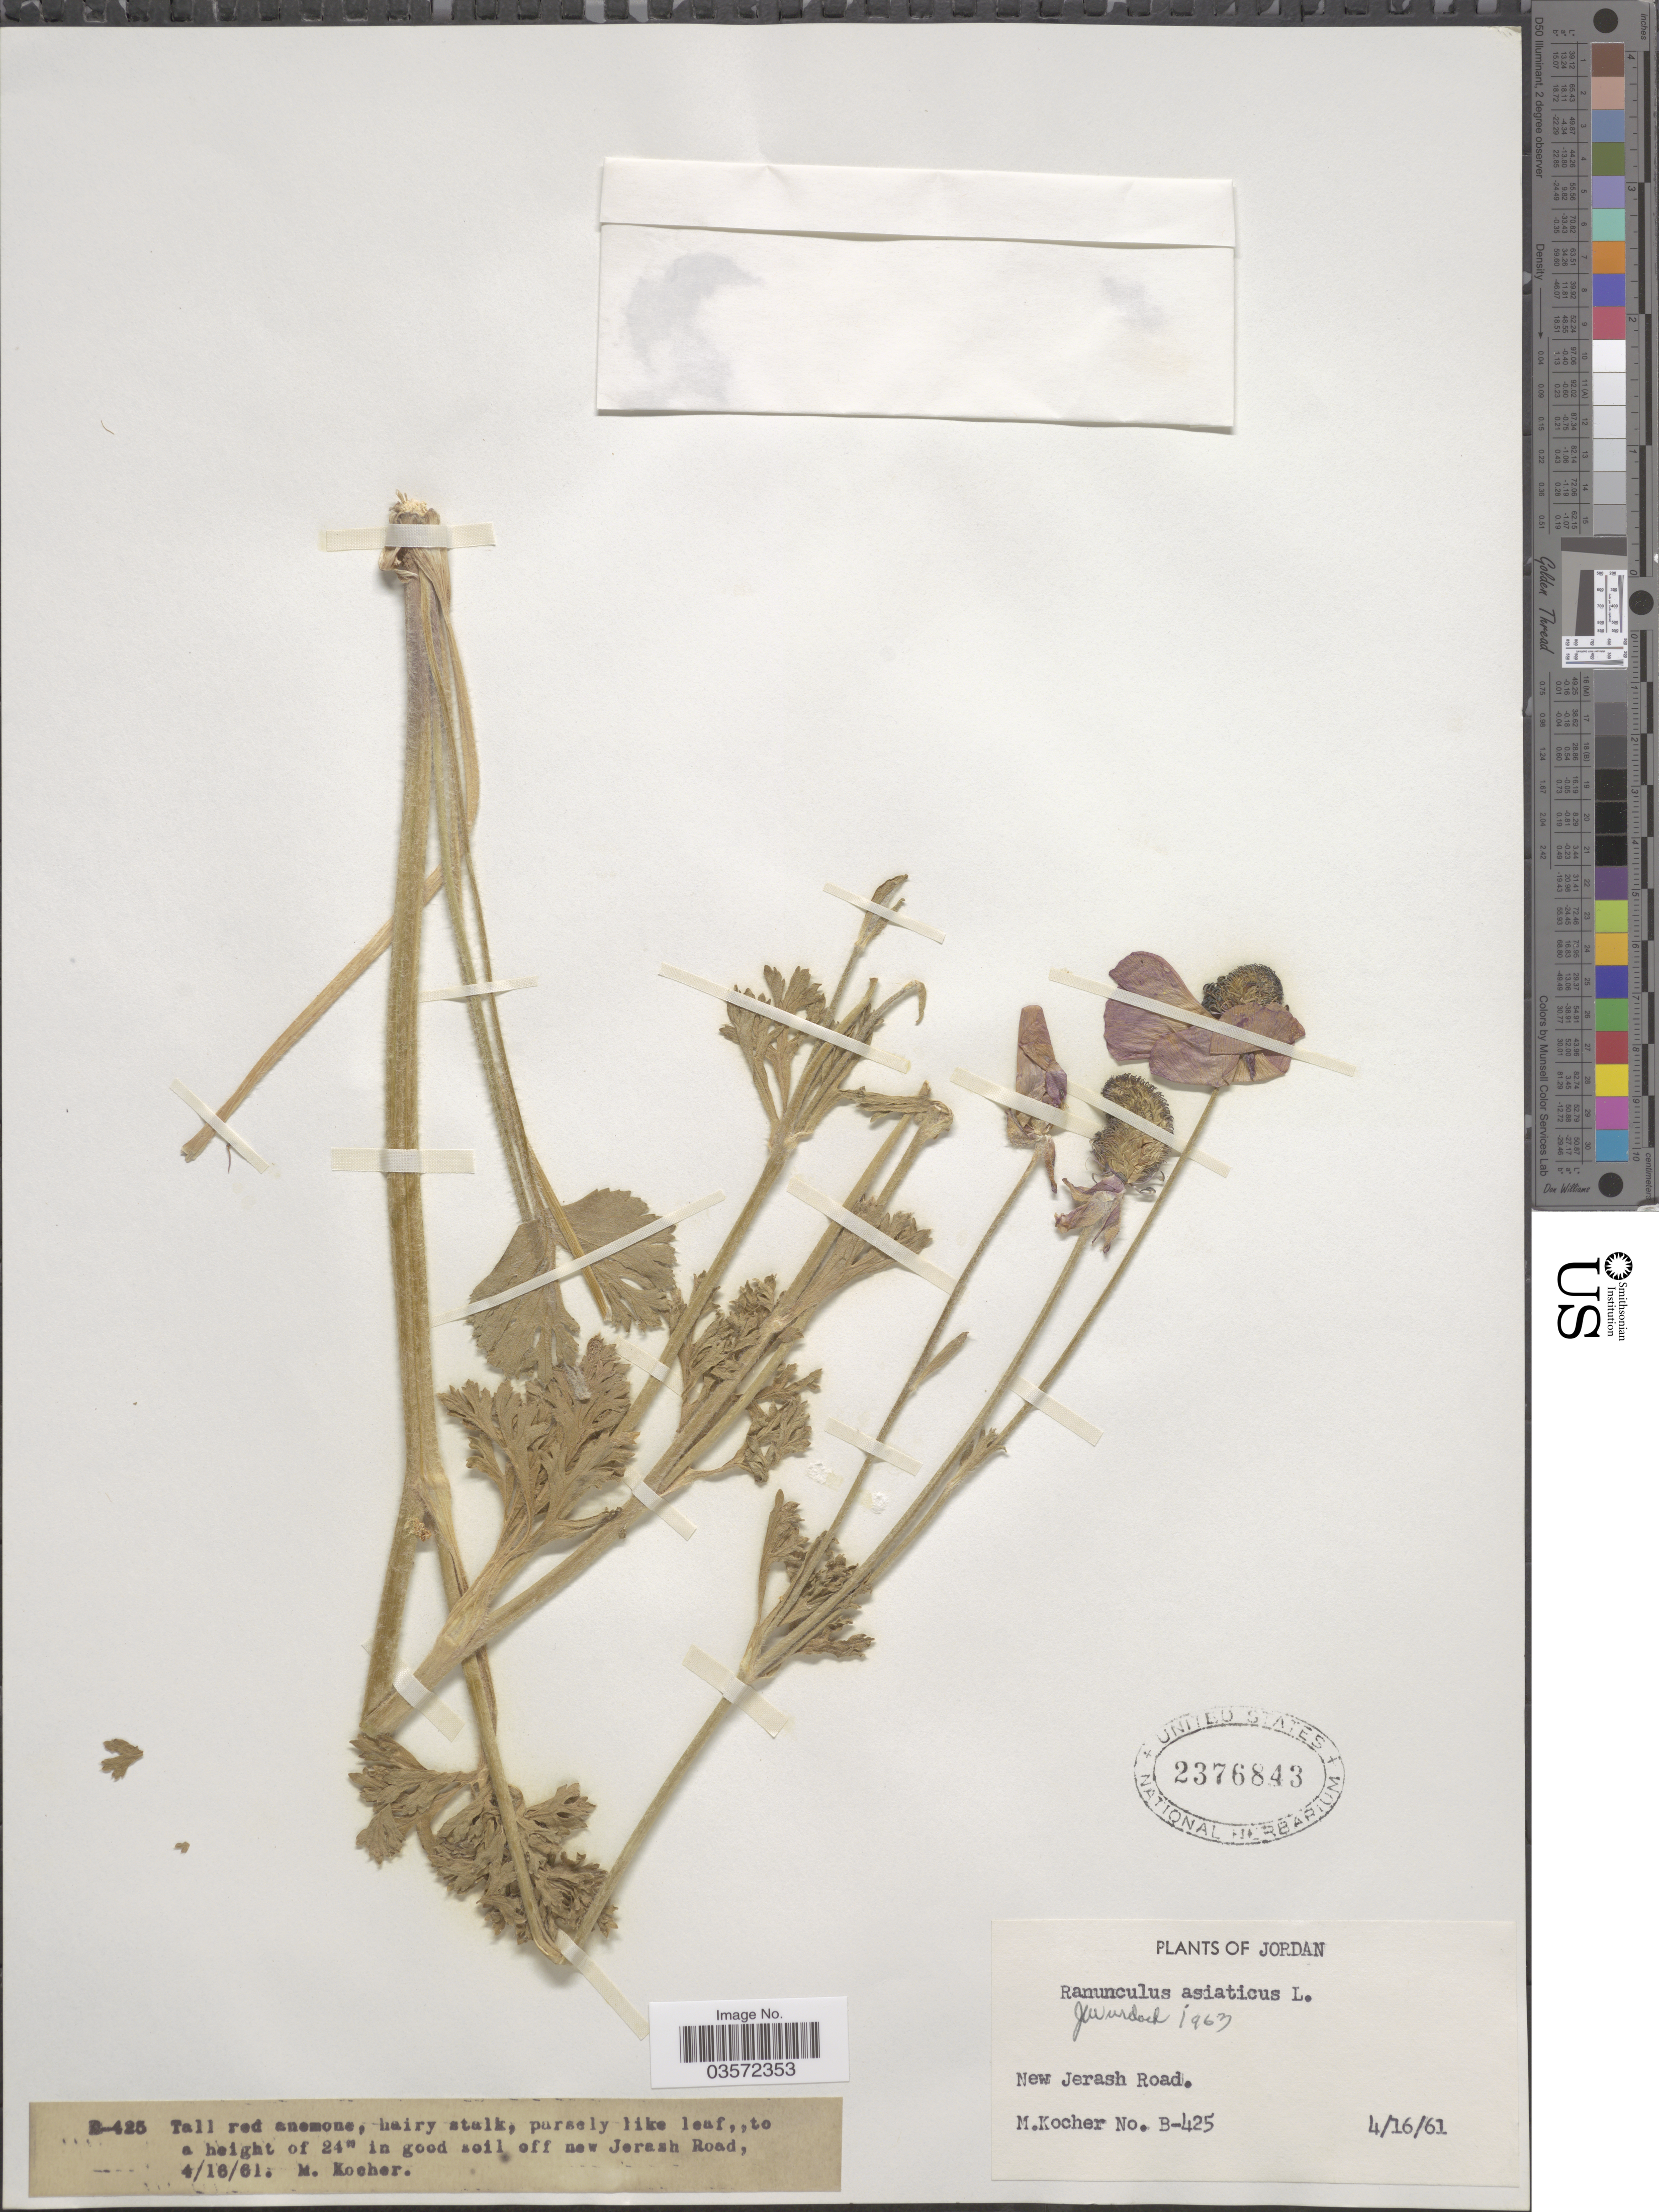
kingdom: Plantae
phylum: Tracheophyta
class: Magnoliopsida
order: Ranunculales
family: Ranunculaceae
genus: Ranunculus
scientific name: Ranunculus asiaticus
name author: L.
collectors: M. Kocher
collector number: B-425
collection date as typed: Transcribed d/m/y: 16/4/61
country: Jordan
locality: New Jerash Road.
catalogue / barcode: US 2376843